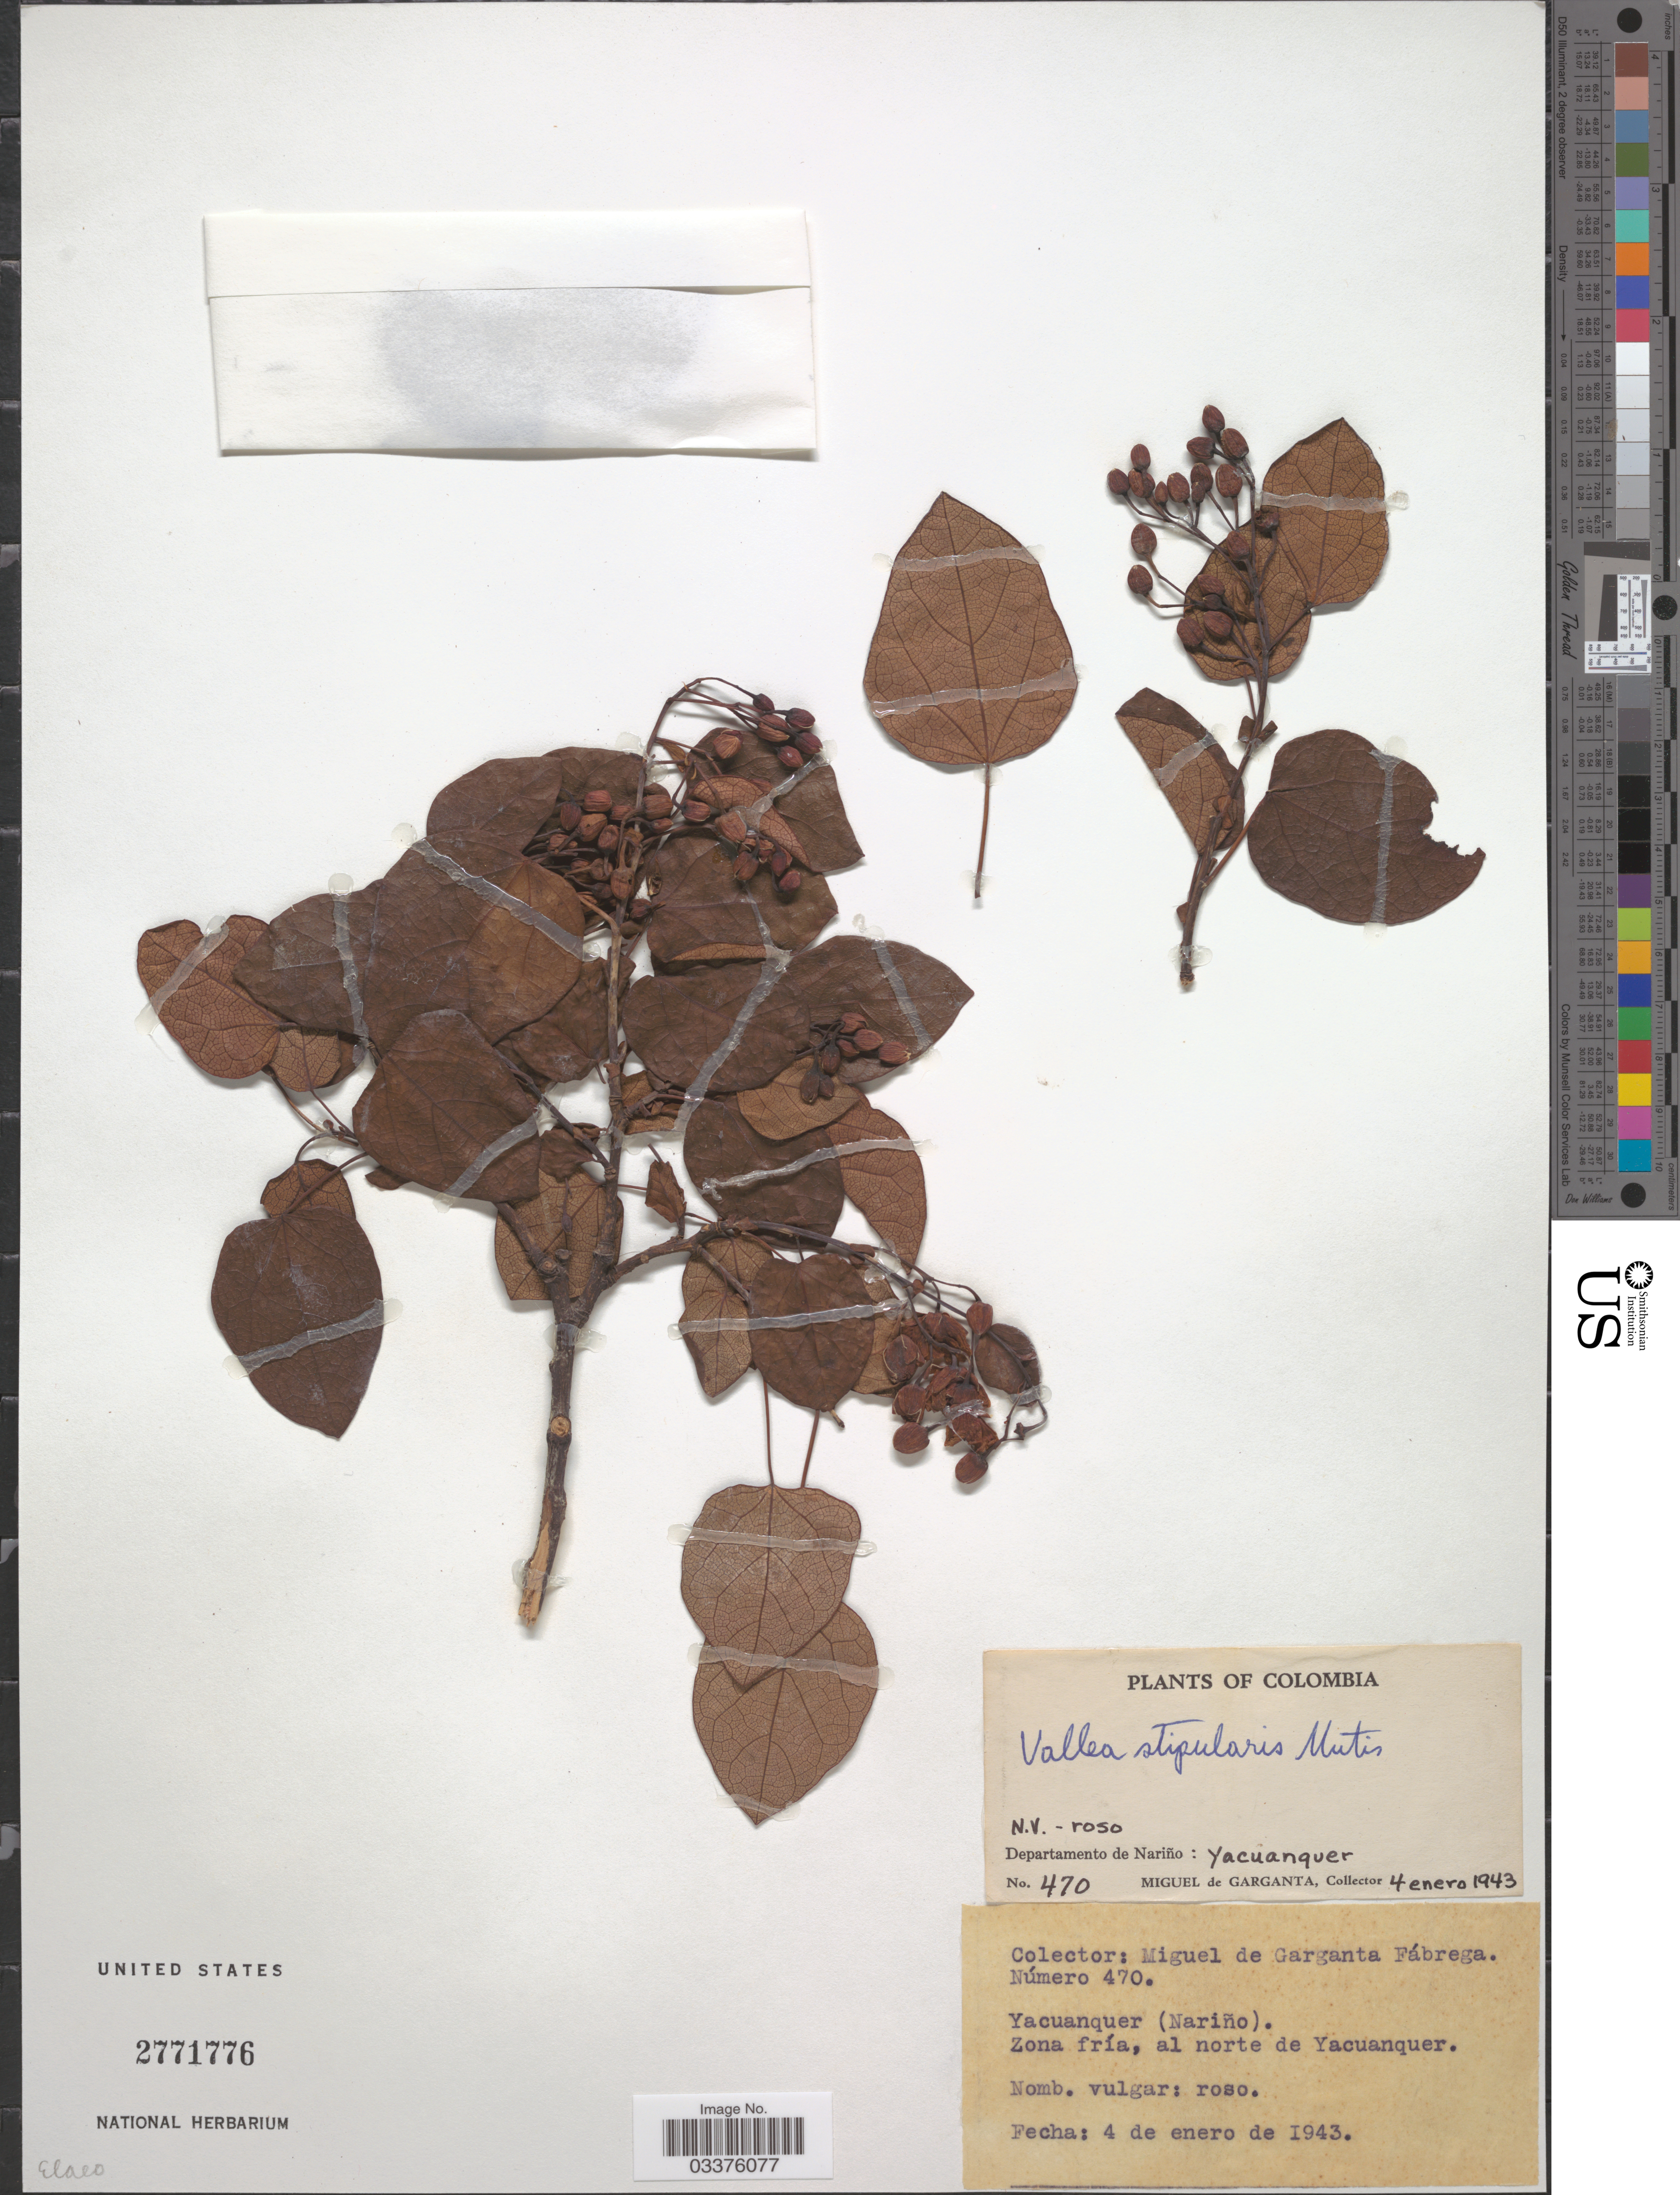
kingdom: Plantae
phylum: Tracheophyta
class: Magnoliopsida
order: Oxalidales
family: Elaeocarpaceae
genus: Vallea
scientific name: Vallea stipularis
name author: L. f.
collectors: M. Garganta-Fábrega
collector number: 470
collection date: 1943-01-04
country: Colombia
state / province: Nariño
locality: Departamento de Nariño: zona fría, al norte de Yacuanquer.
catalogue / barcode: US 2771776